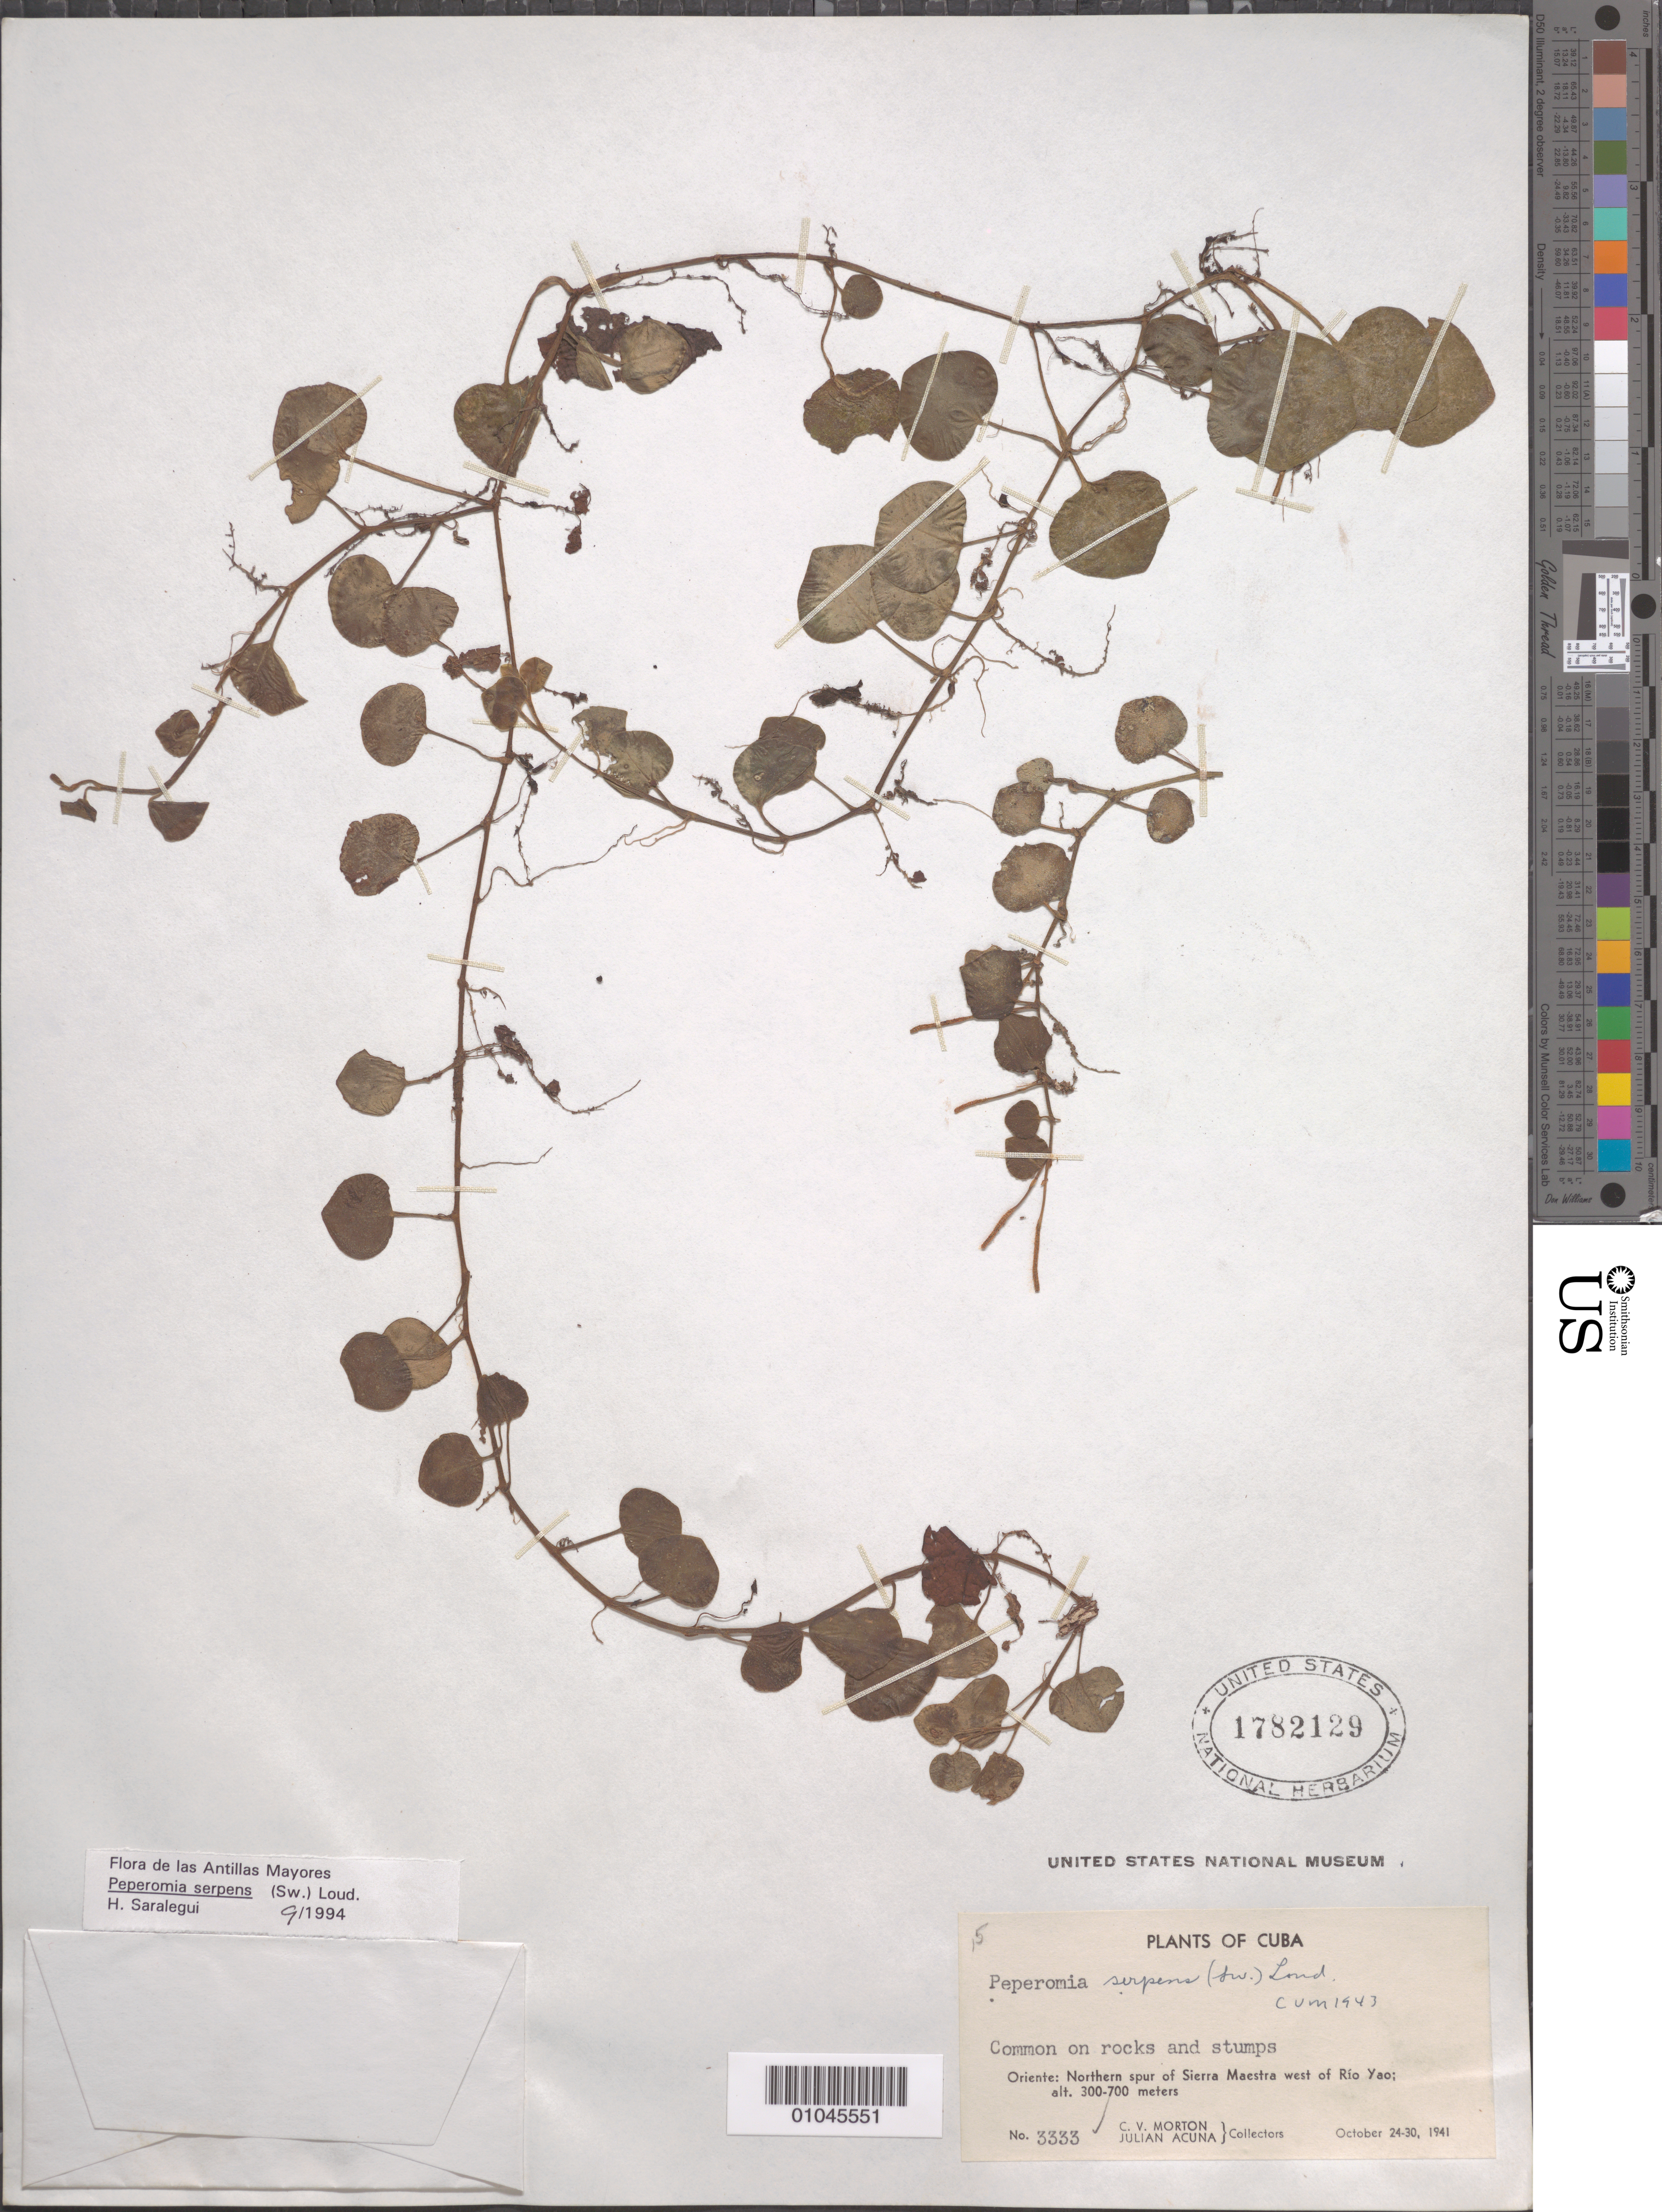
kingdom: Plantae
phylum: Tracheophyta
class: Magnoliopsida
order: Piperales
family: Piperaceae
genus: Peperomia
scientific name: Peperomia serpens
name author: (Sw.) Loudon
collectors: C. V. Morton & J. Acuña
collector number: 3333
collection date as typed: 24 Oct 1941 to 30 Oct 1941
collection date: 1941-10-24/1941-10-30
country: Cuba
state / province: Oriente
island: Cuba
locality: Common on rocks and stumps Oriente, Northern spur of Sierra Maestra W of Rio Yao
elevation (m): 300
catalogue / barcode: US 1782129